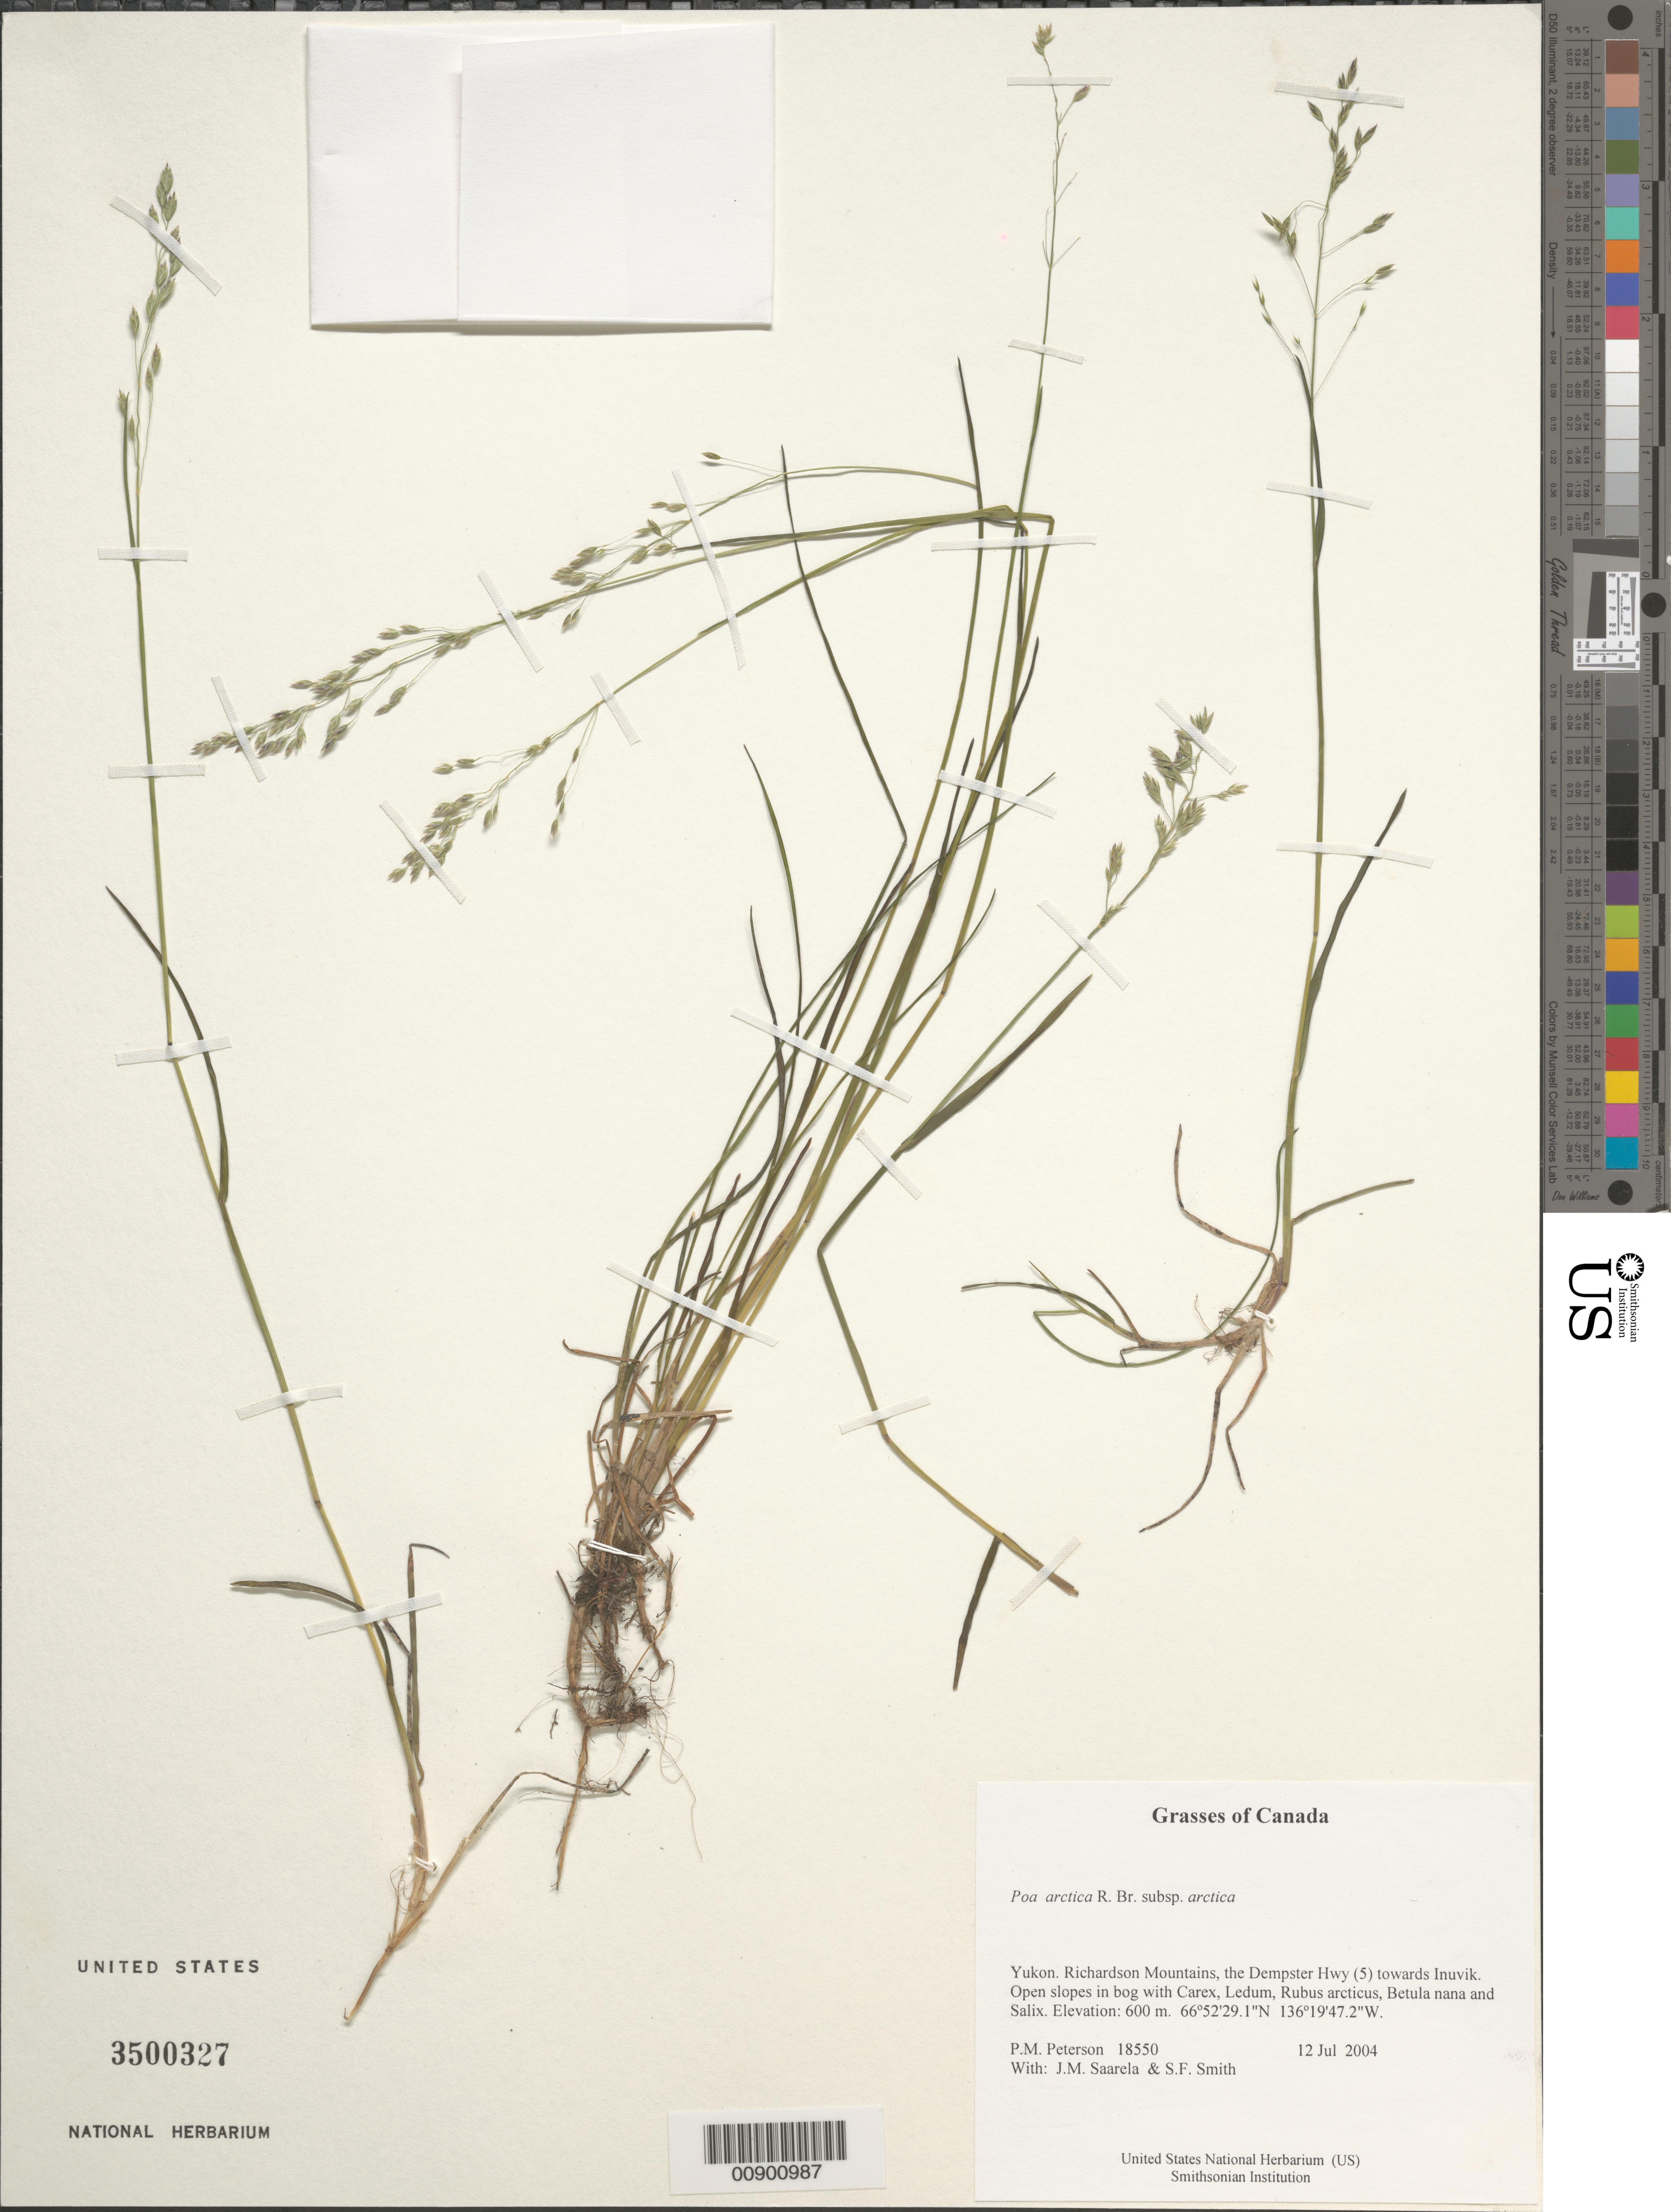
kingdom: Plantae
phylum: Tracheophyta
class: Liliopsida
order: Poales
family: Poaceae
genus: Poa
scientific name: Poa arctica subsp. arctica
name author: R. Br.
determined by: Soreng, Robert J., Research Associate (BOT), Smithsonian Institution - National Museum of Natural History (UNITED STATES)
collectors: P. M. Peterson, J. Saarela & S.F. Smith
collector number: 18550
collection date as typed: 12 Jul 2004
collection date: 2004-07-12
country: Canada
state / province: Yukon Territory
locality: Richardson Mountains, the Dempster Hwy (5) towards Inuvik. Open slopes in bog with Carex, Ledum, Rubus arcticus, Betula nana and Salix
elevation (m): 600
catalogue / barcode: US 3500327